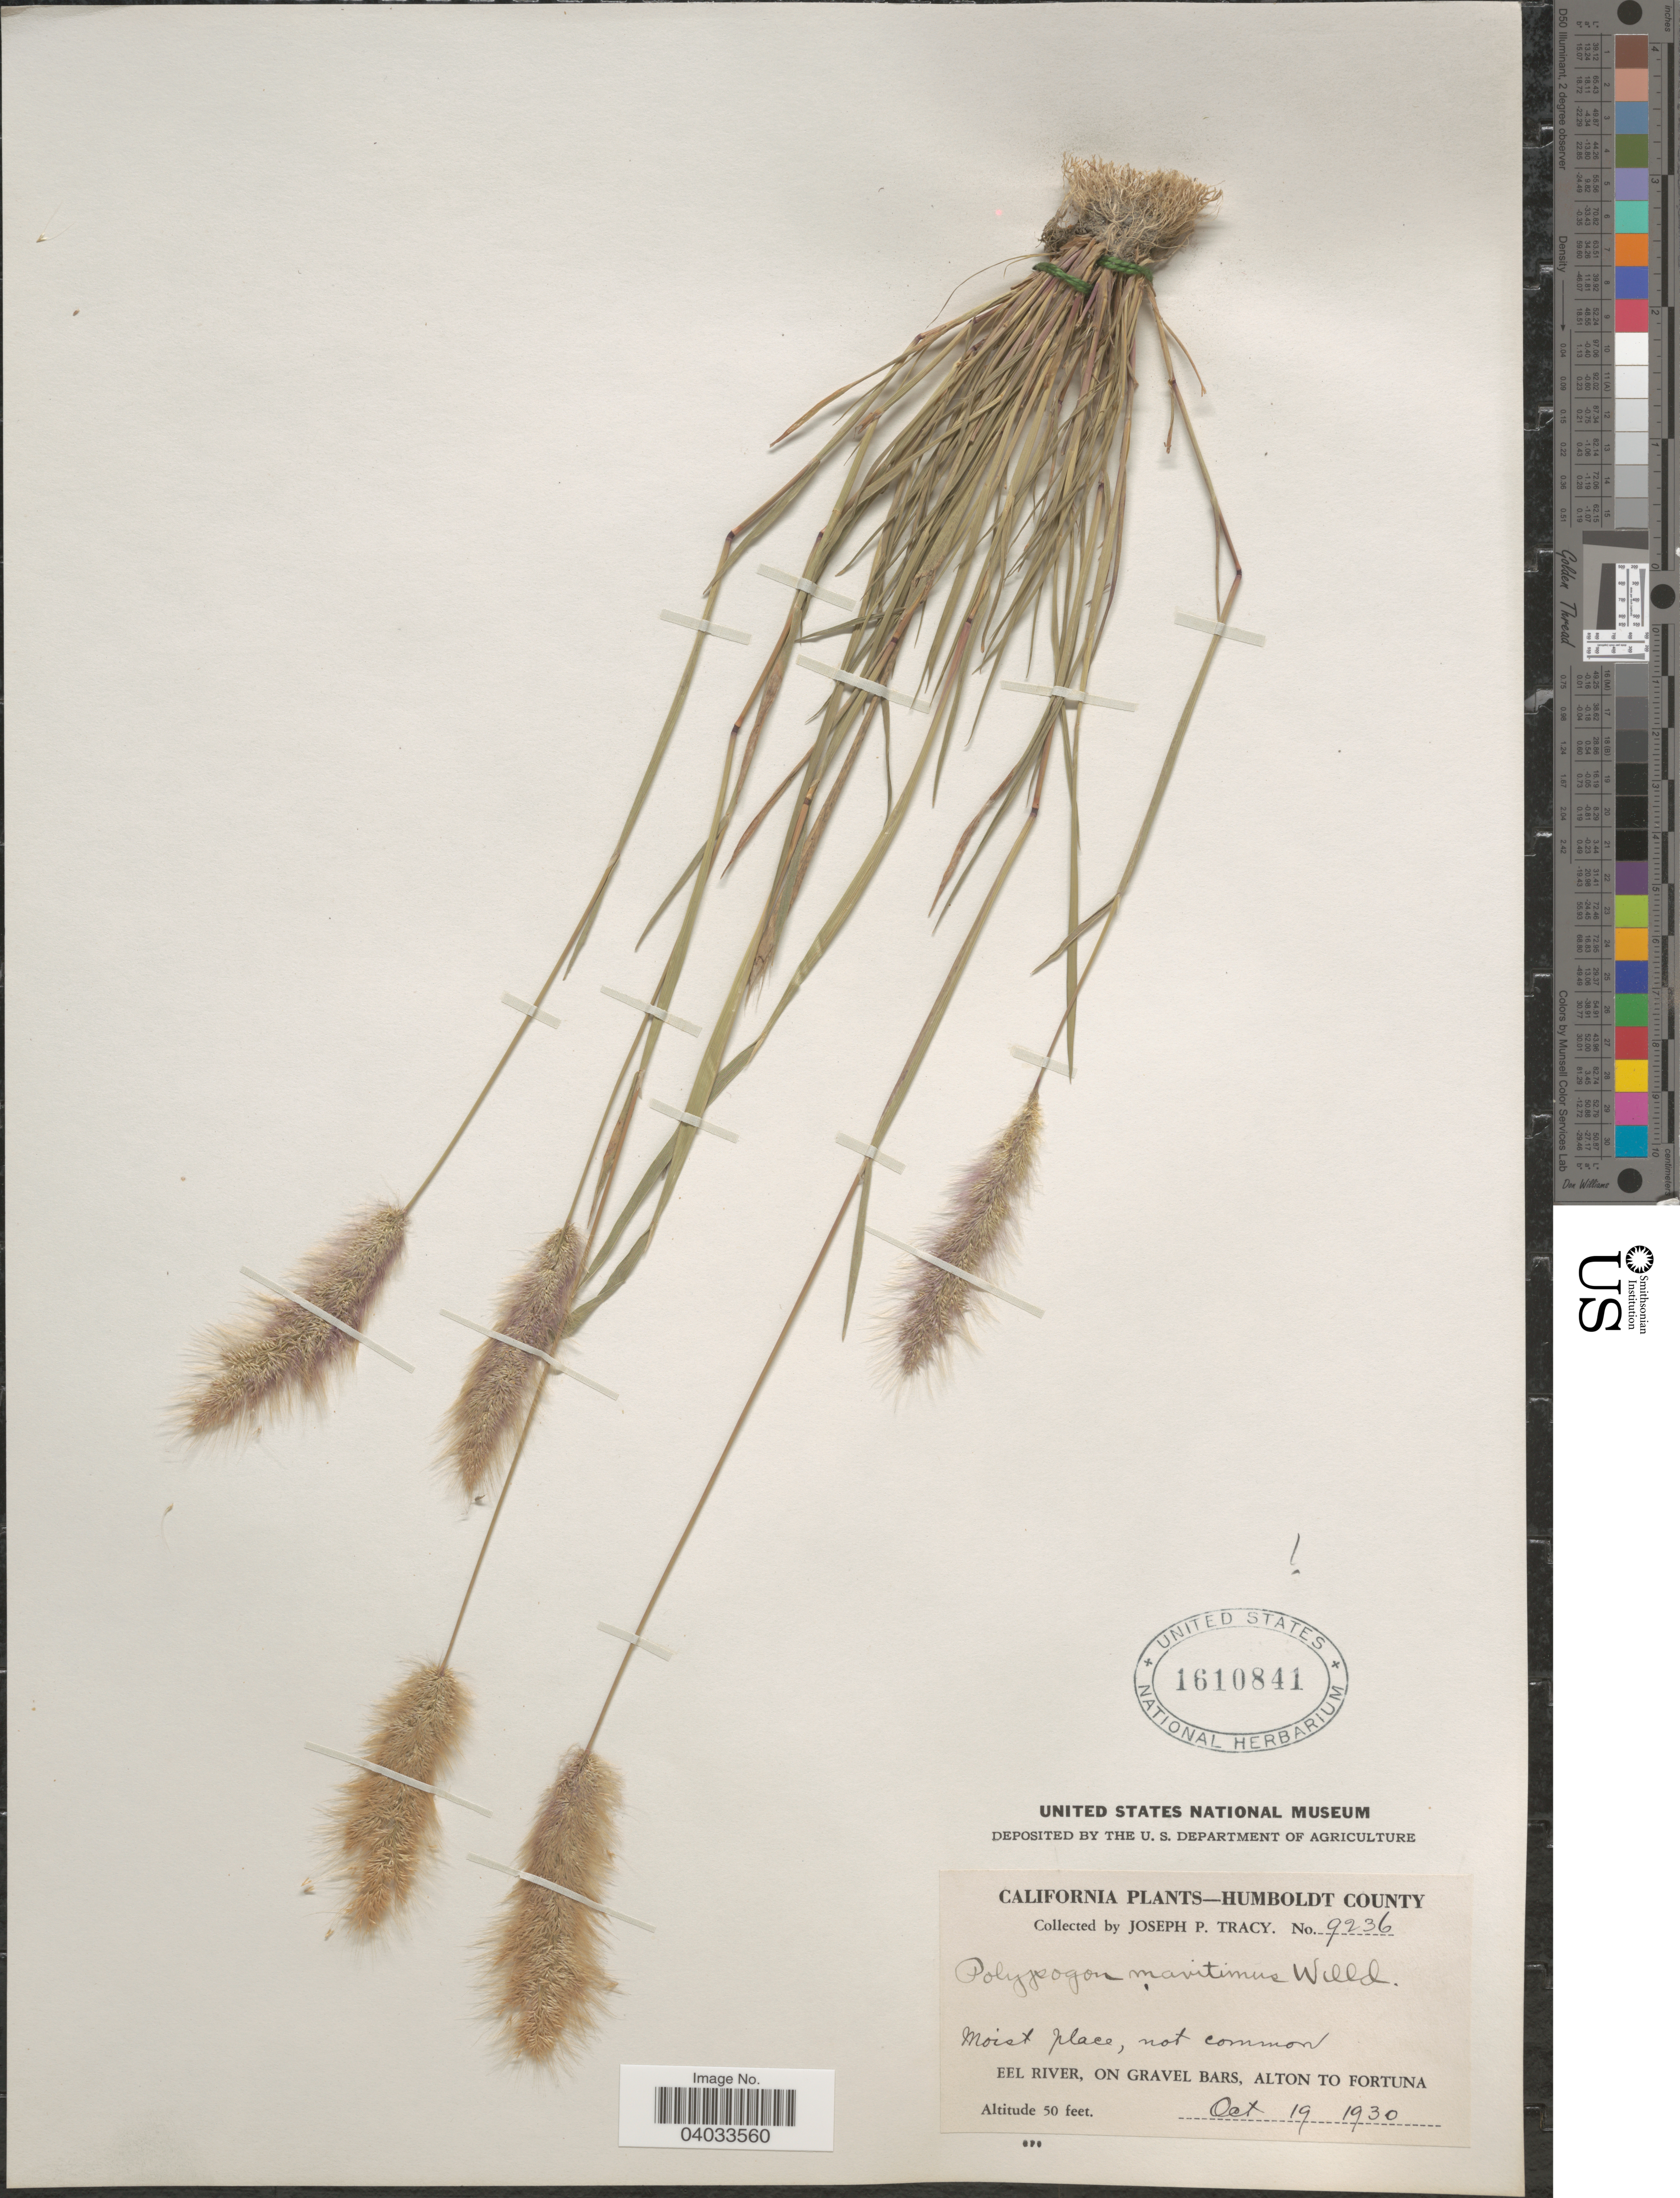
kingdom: Plantae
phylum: Tracheophyta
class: Liliopsida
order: Poales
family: Poaceae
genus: Polypogon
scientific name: Polypogon maritimus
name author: Willd.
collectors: J. Tracy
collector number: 9236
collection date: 1930-10-19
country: United States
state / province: California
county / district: Humboldt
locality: Humboldt County. Moist place, Eel River, on gravel bars, Alton to Fortuna.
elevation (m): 15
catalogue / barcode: US 1610841